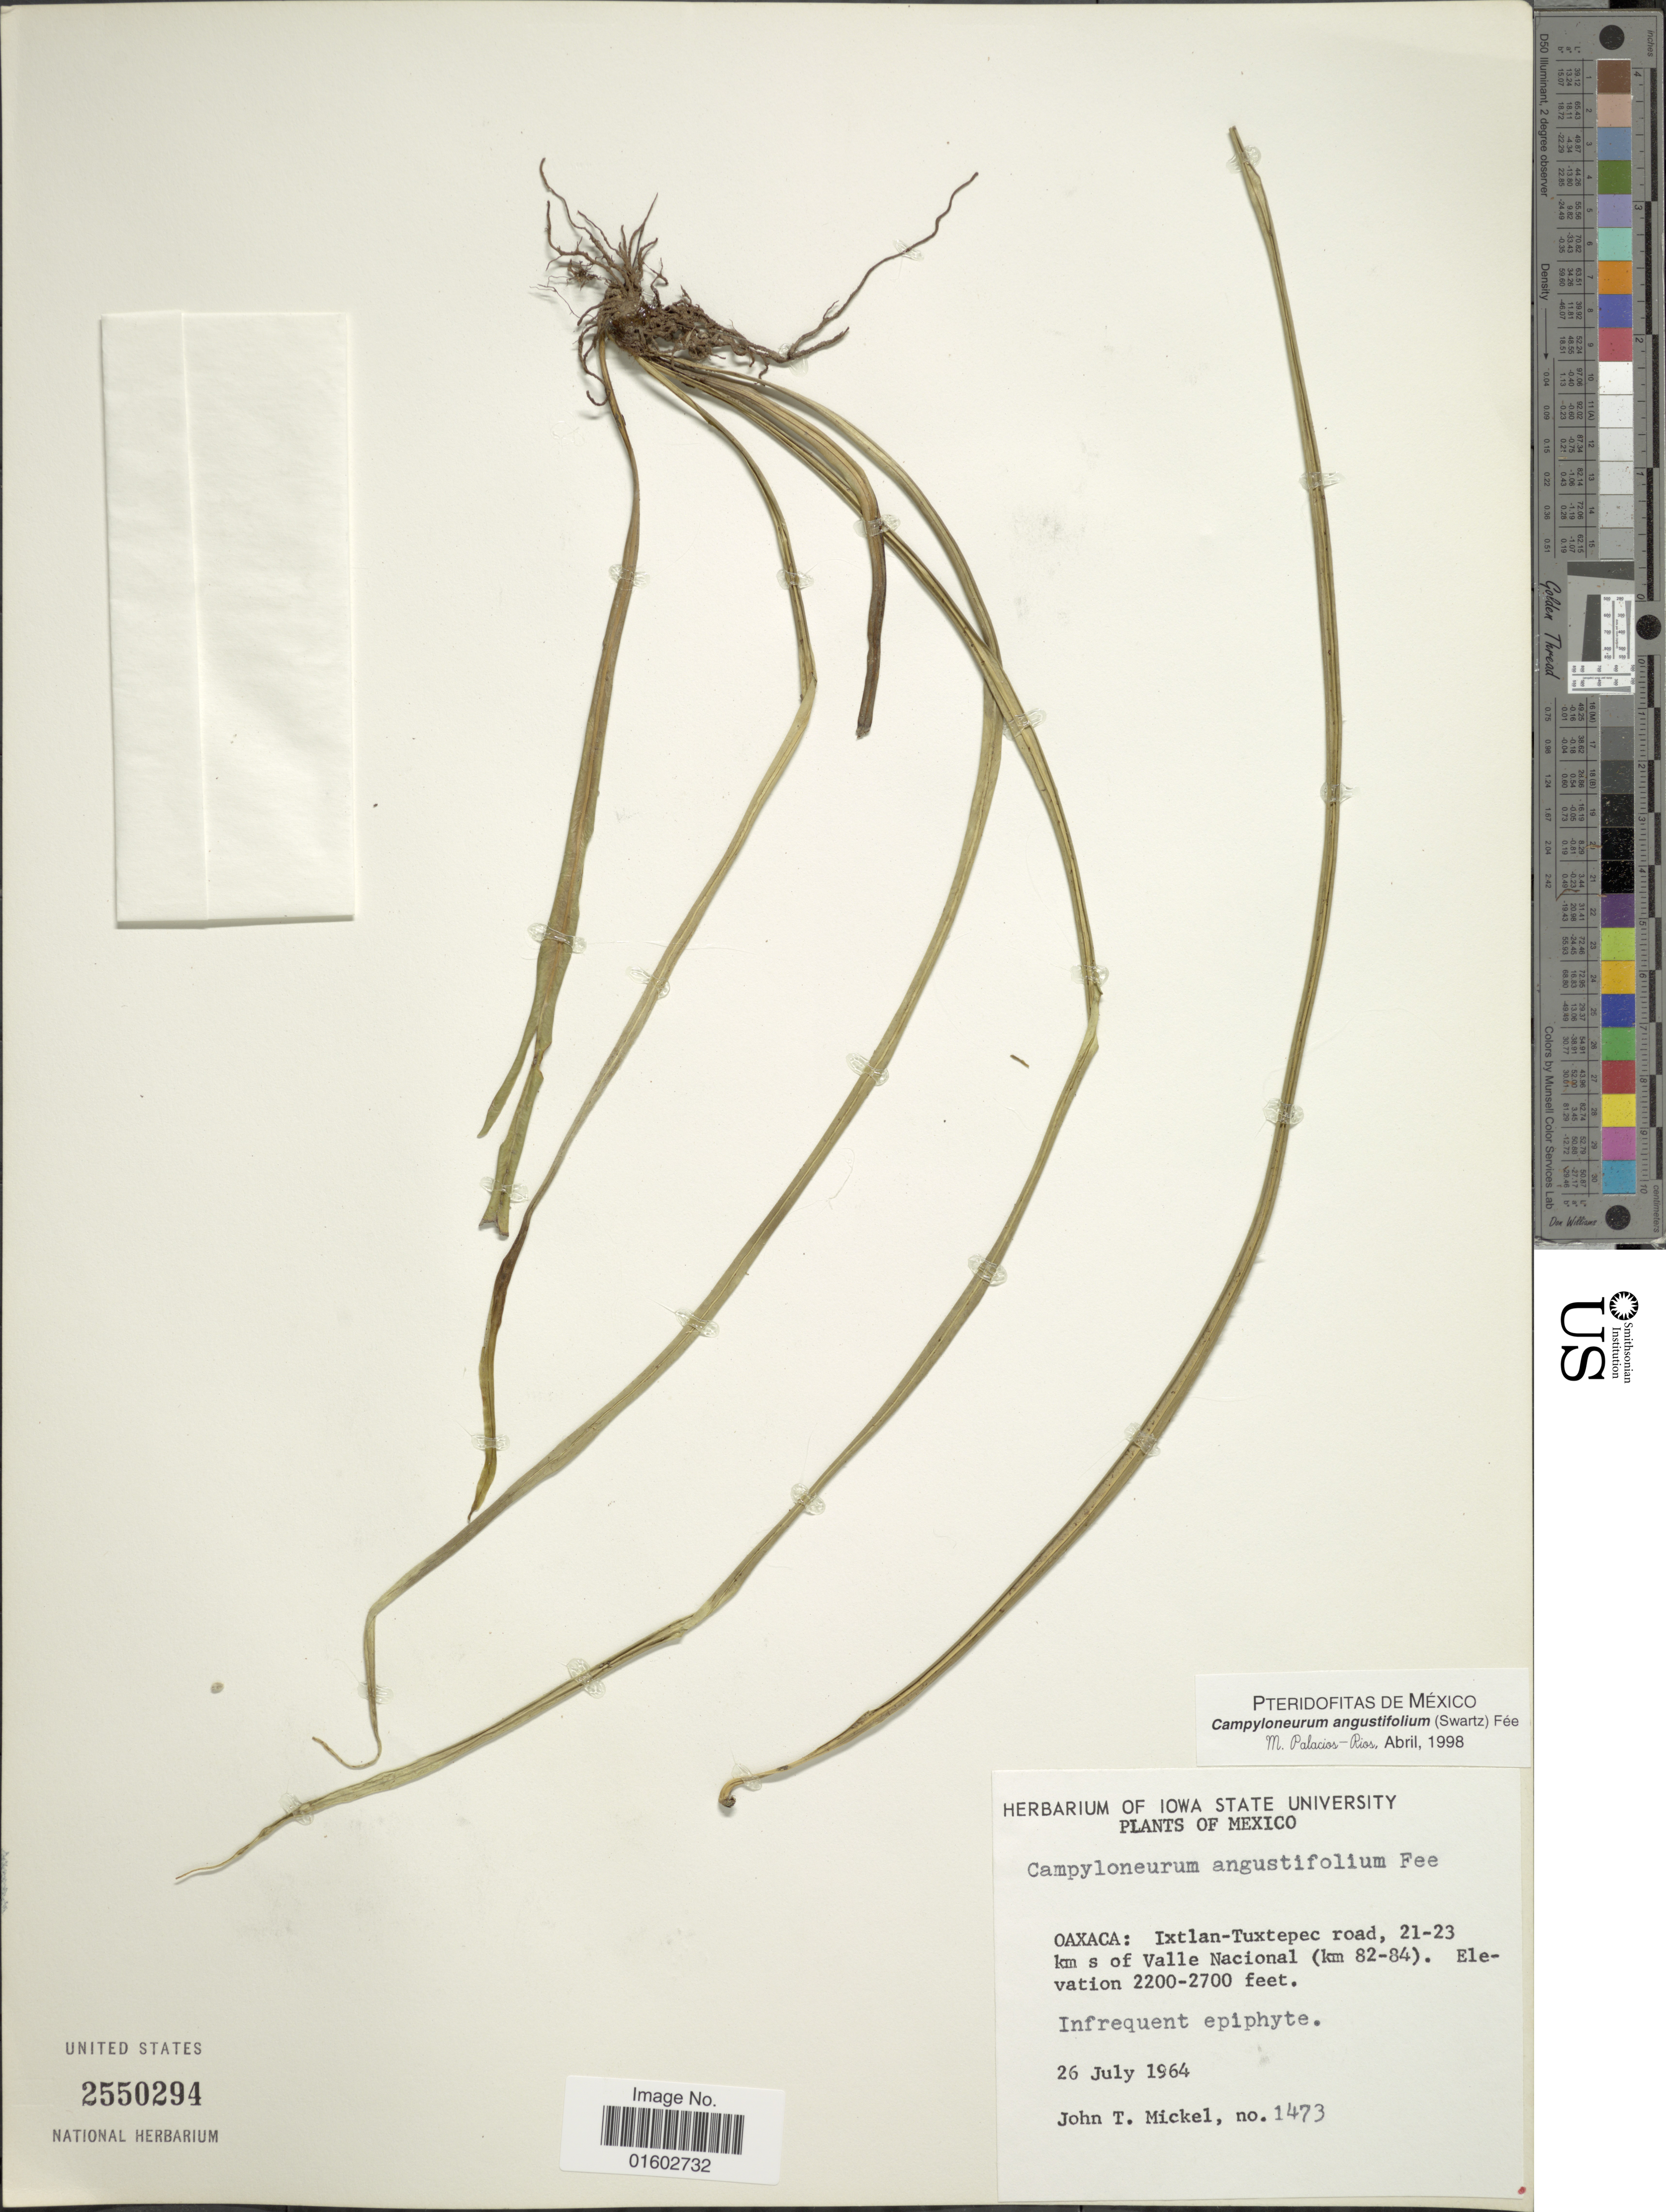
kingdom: Plantae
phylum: Tracheophyta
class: Polypodiopsida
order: Polypodiales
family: Polypodiaceae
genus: Campyloneurum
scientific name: Campyloneurum angustifolium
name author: (Sw.) Fée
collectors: J. T. Mickel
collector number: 1473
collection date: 1964-07-26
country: Mexico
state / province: Oaxaca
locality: Ixtlan-Tuxtepec road, 21-23 km S of Valle Nacional (km 82-84)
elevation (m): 671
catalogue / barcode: US 2550294